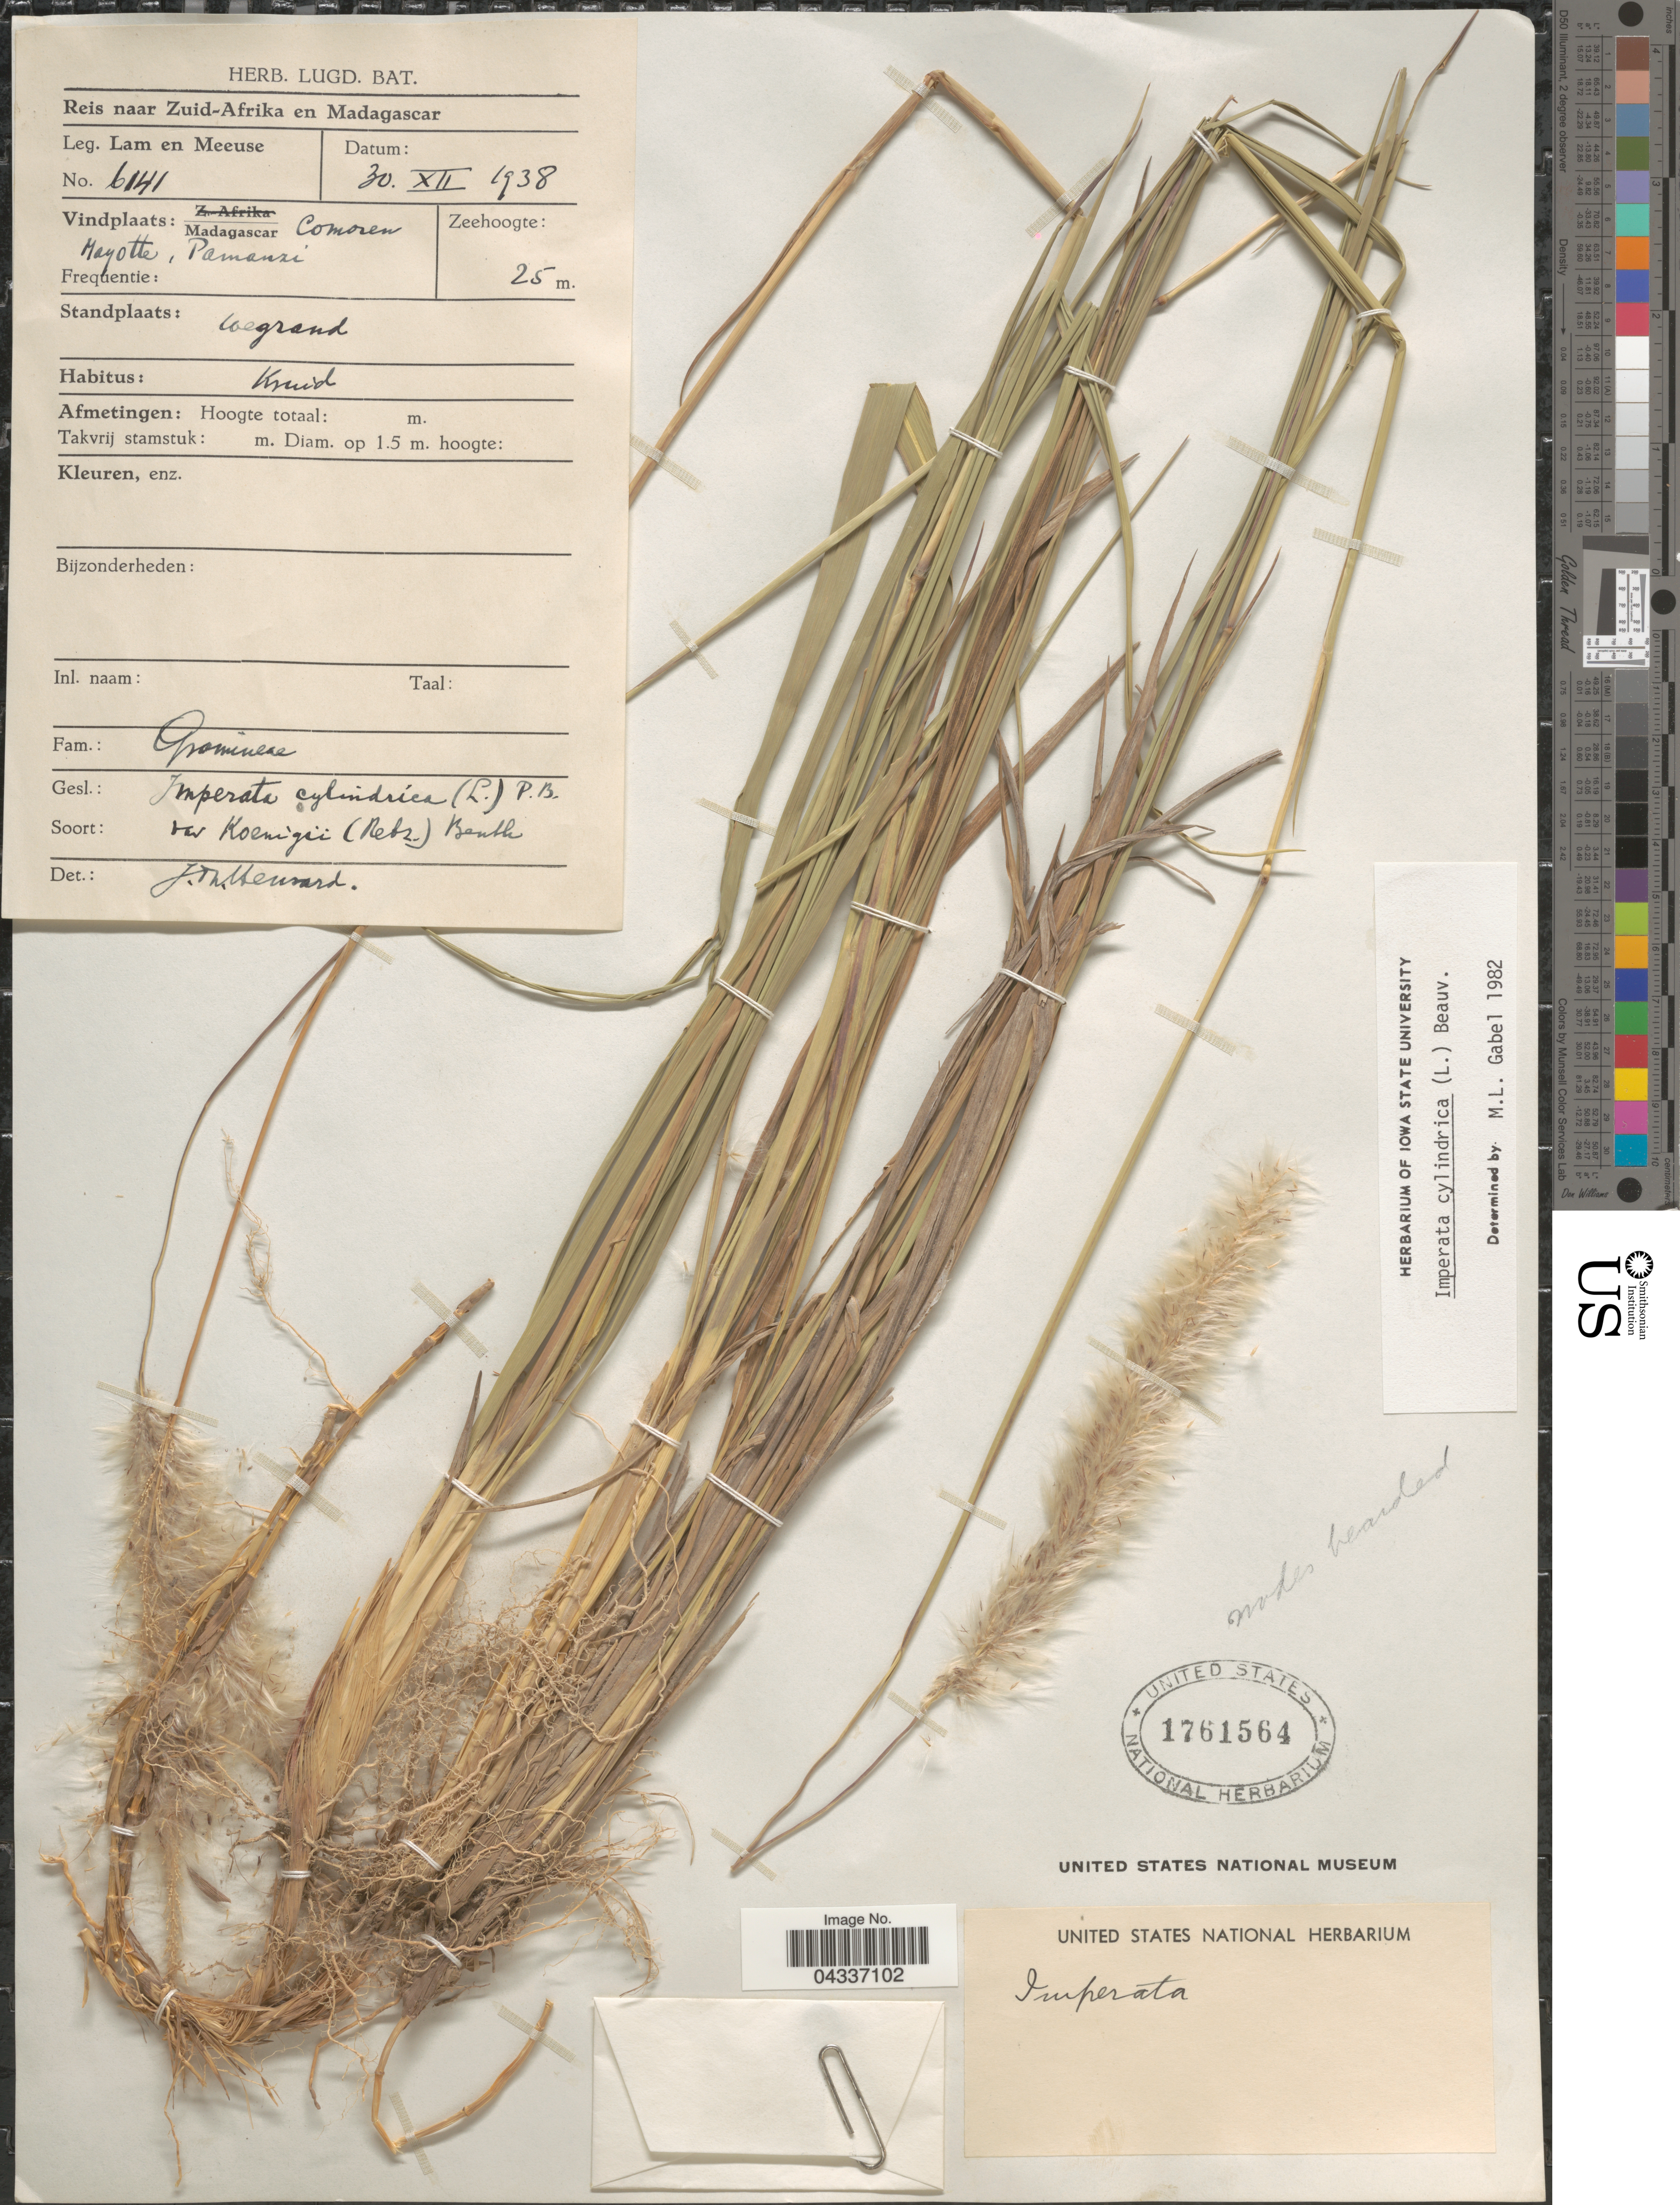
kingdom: Plantae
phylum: Tracheophyta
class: Liliopsida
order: Poales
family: Poaceae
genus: Imperata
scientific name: Imperata cylindrica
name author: (L.) P. Beauv.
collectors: -- Lam & Meeuse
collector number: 6141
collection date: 1938-12-30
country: Madagascar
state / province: Alaotra Mangoro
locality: Reis naar Zuid-Afrika en Madagascar. Comoren, Mayotte, Pamanzi.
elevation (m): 25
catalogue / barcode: US 1761564